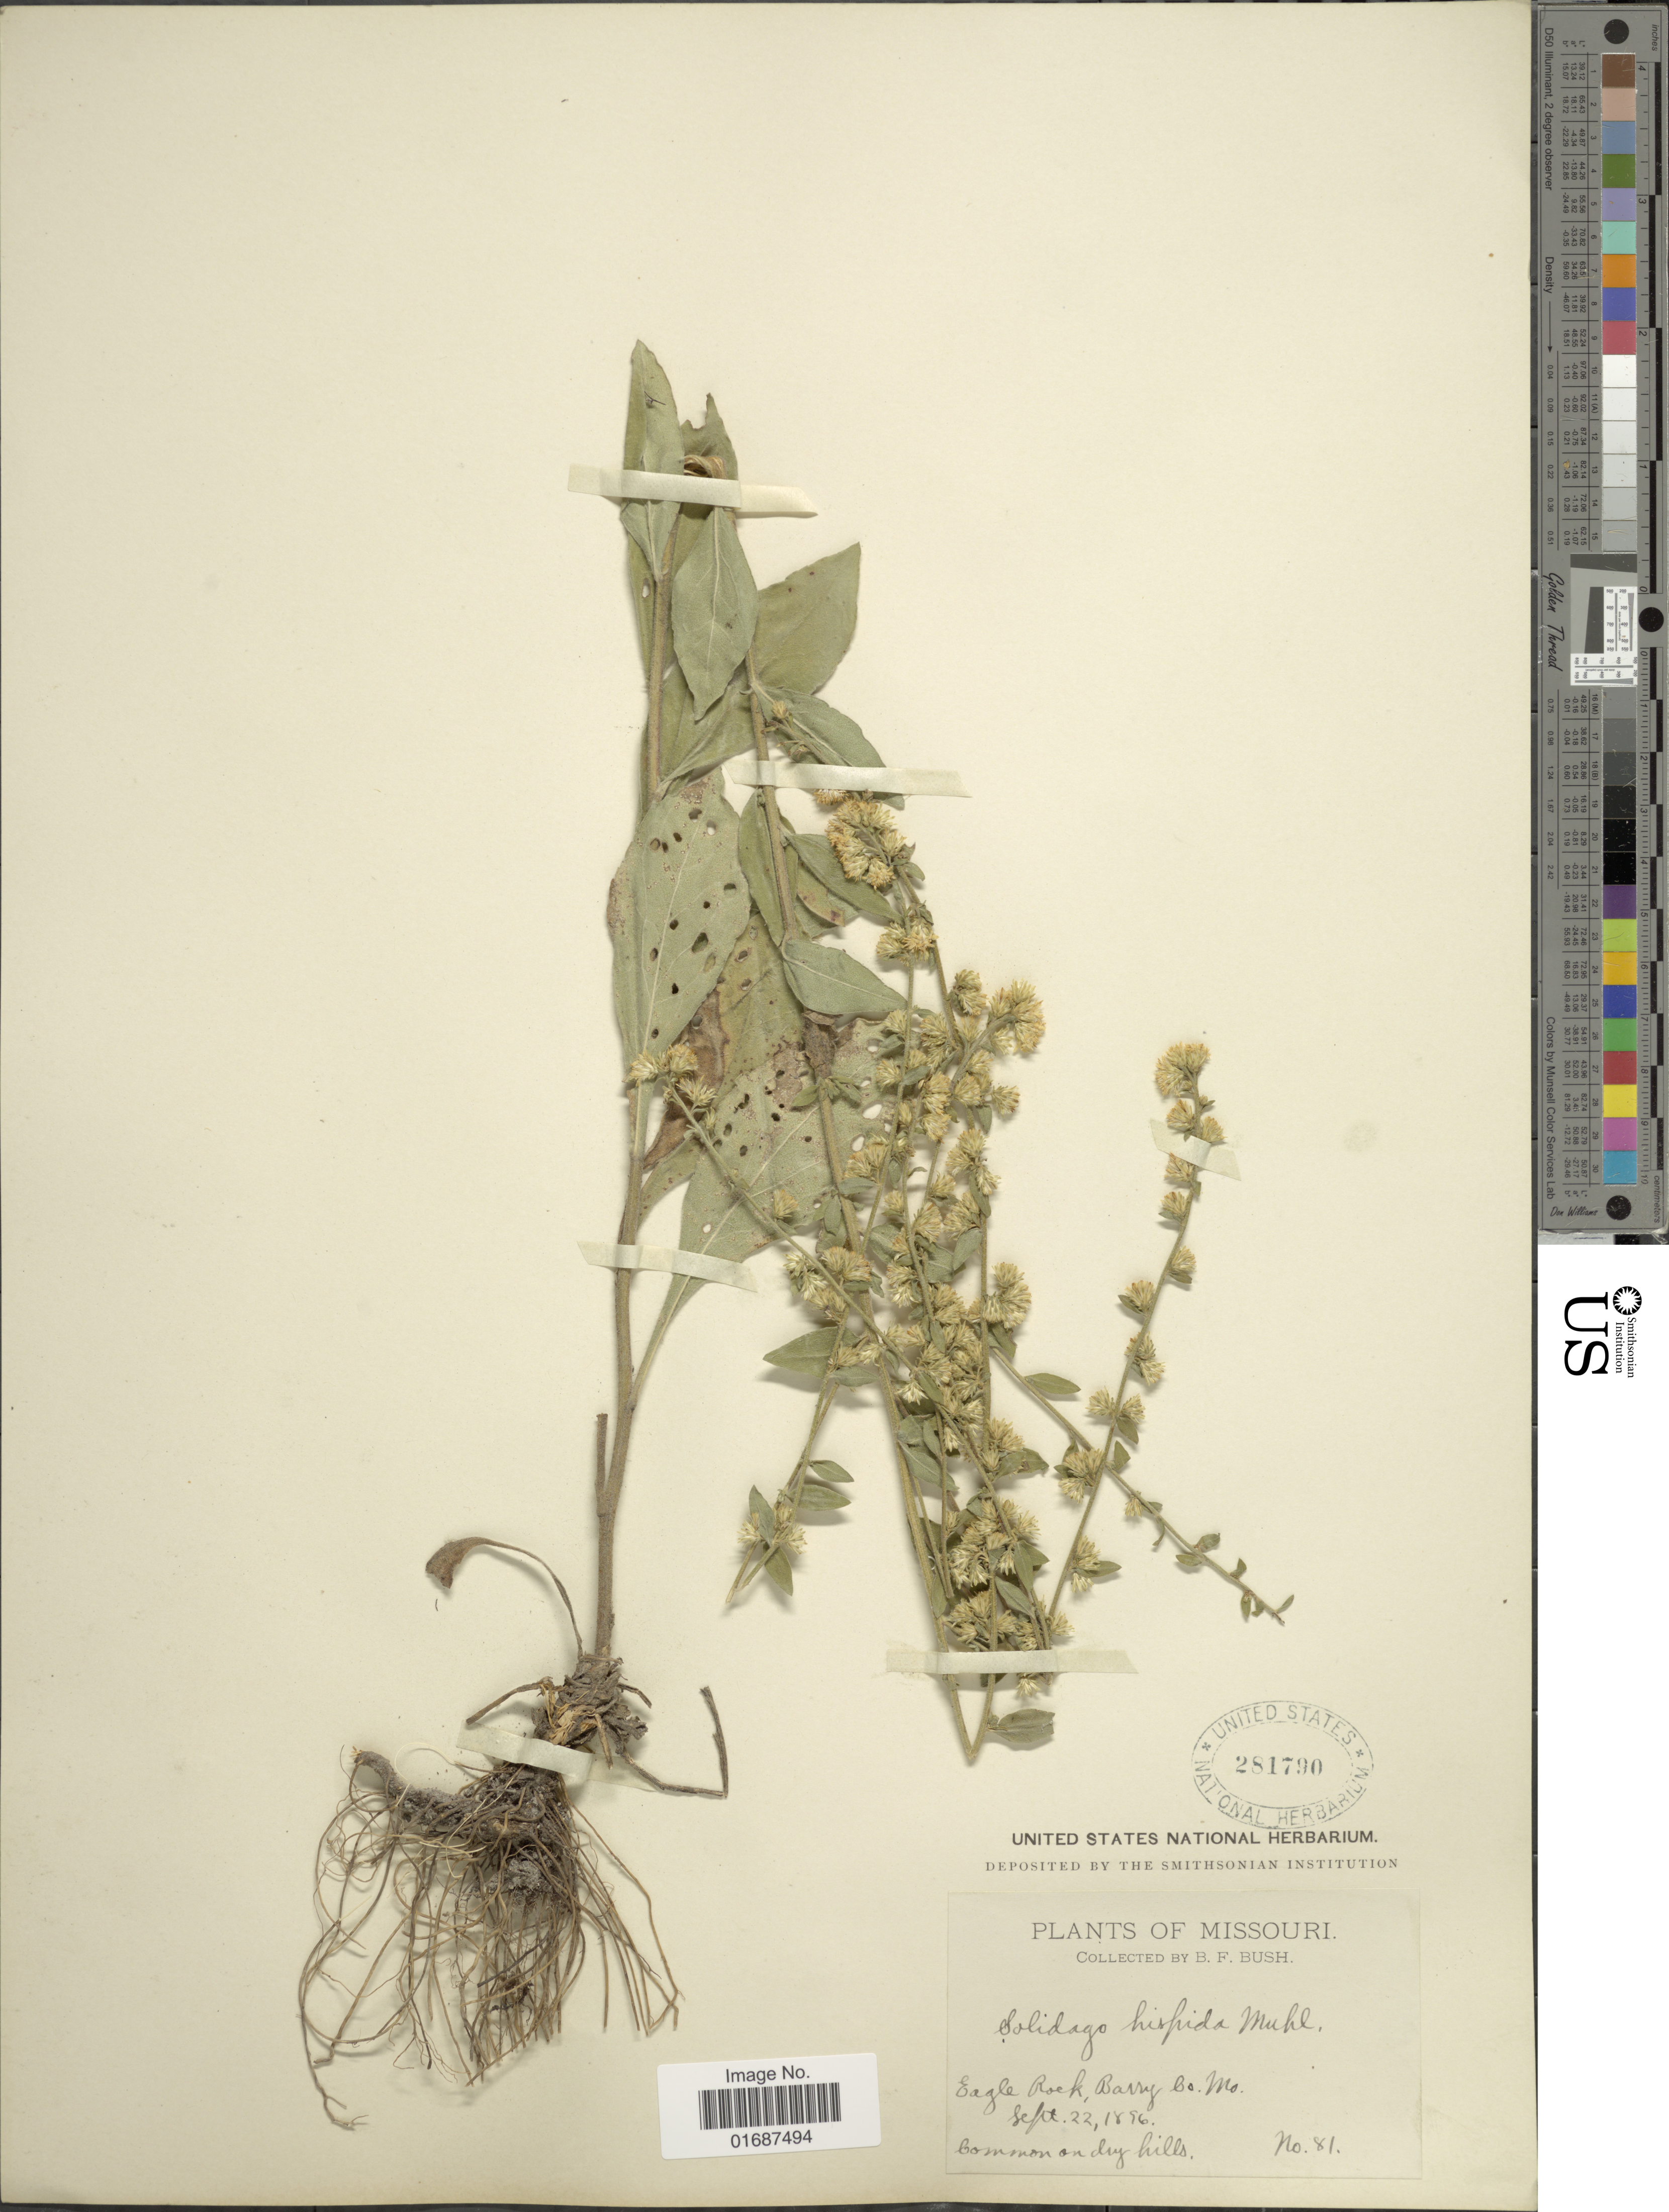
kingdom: Plantae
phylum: Tracheophyta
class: Magnoliopsida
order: Asterales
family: Asteraceae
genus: Solidago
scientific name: Solidago hispida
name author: Muhl. ex Willd.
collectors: B. F. Bush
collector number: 81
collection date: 1896-09-22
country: United States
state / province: Missouri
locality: Eagle Rock, Barry Co.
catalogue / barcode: US 281790